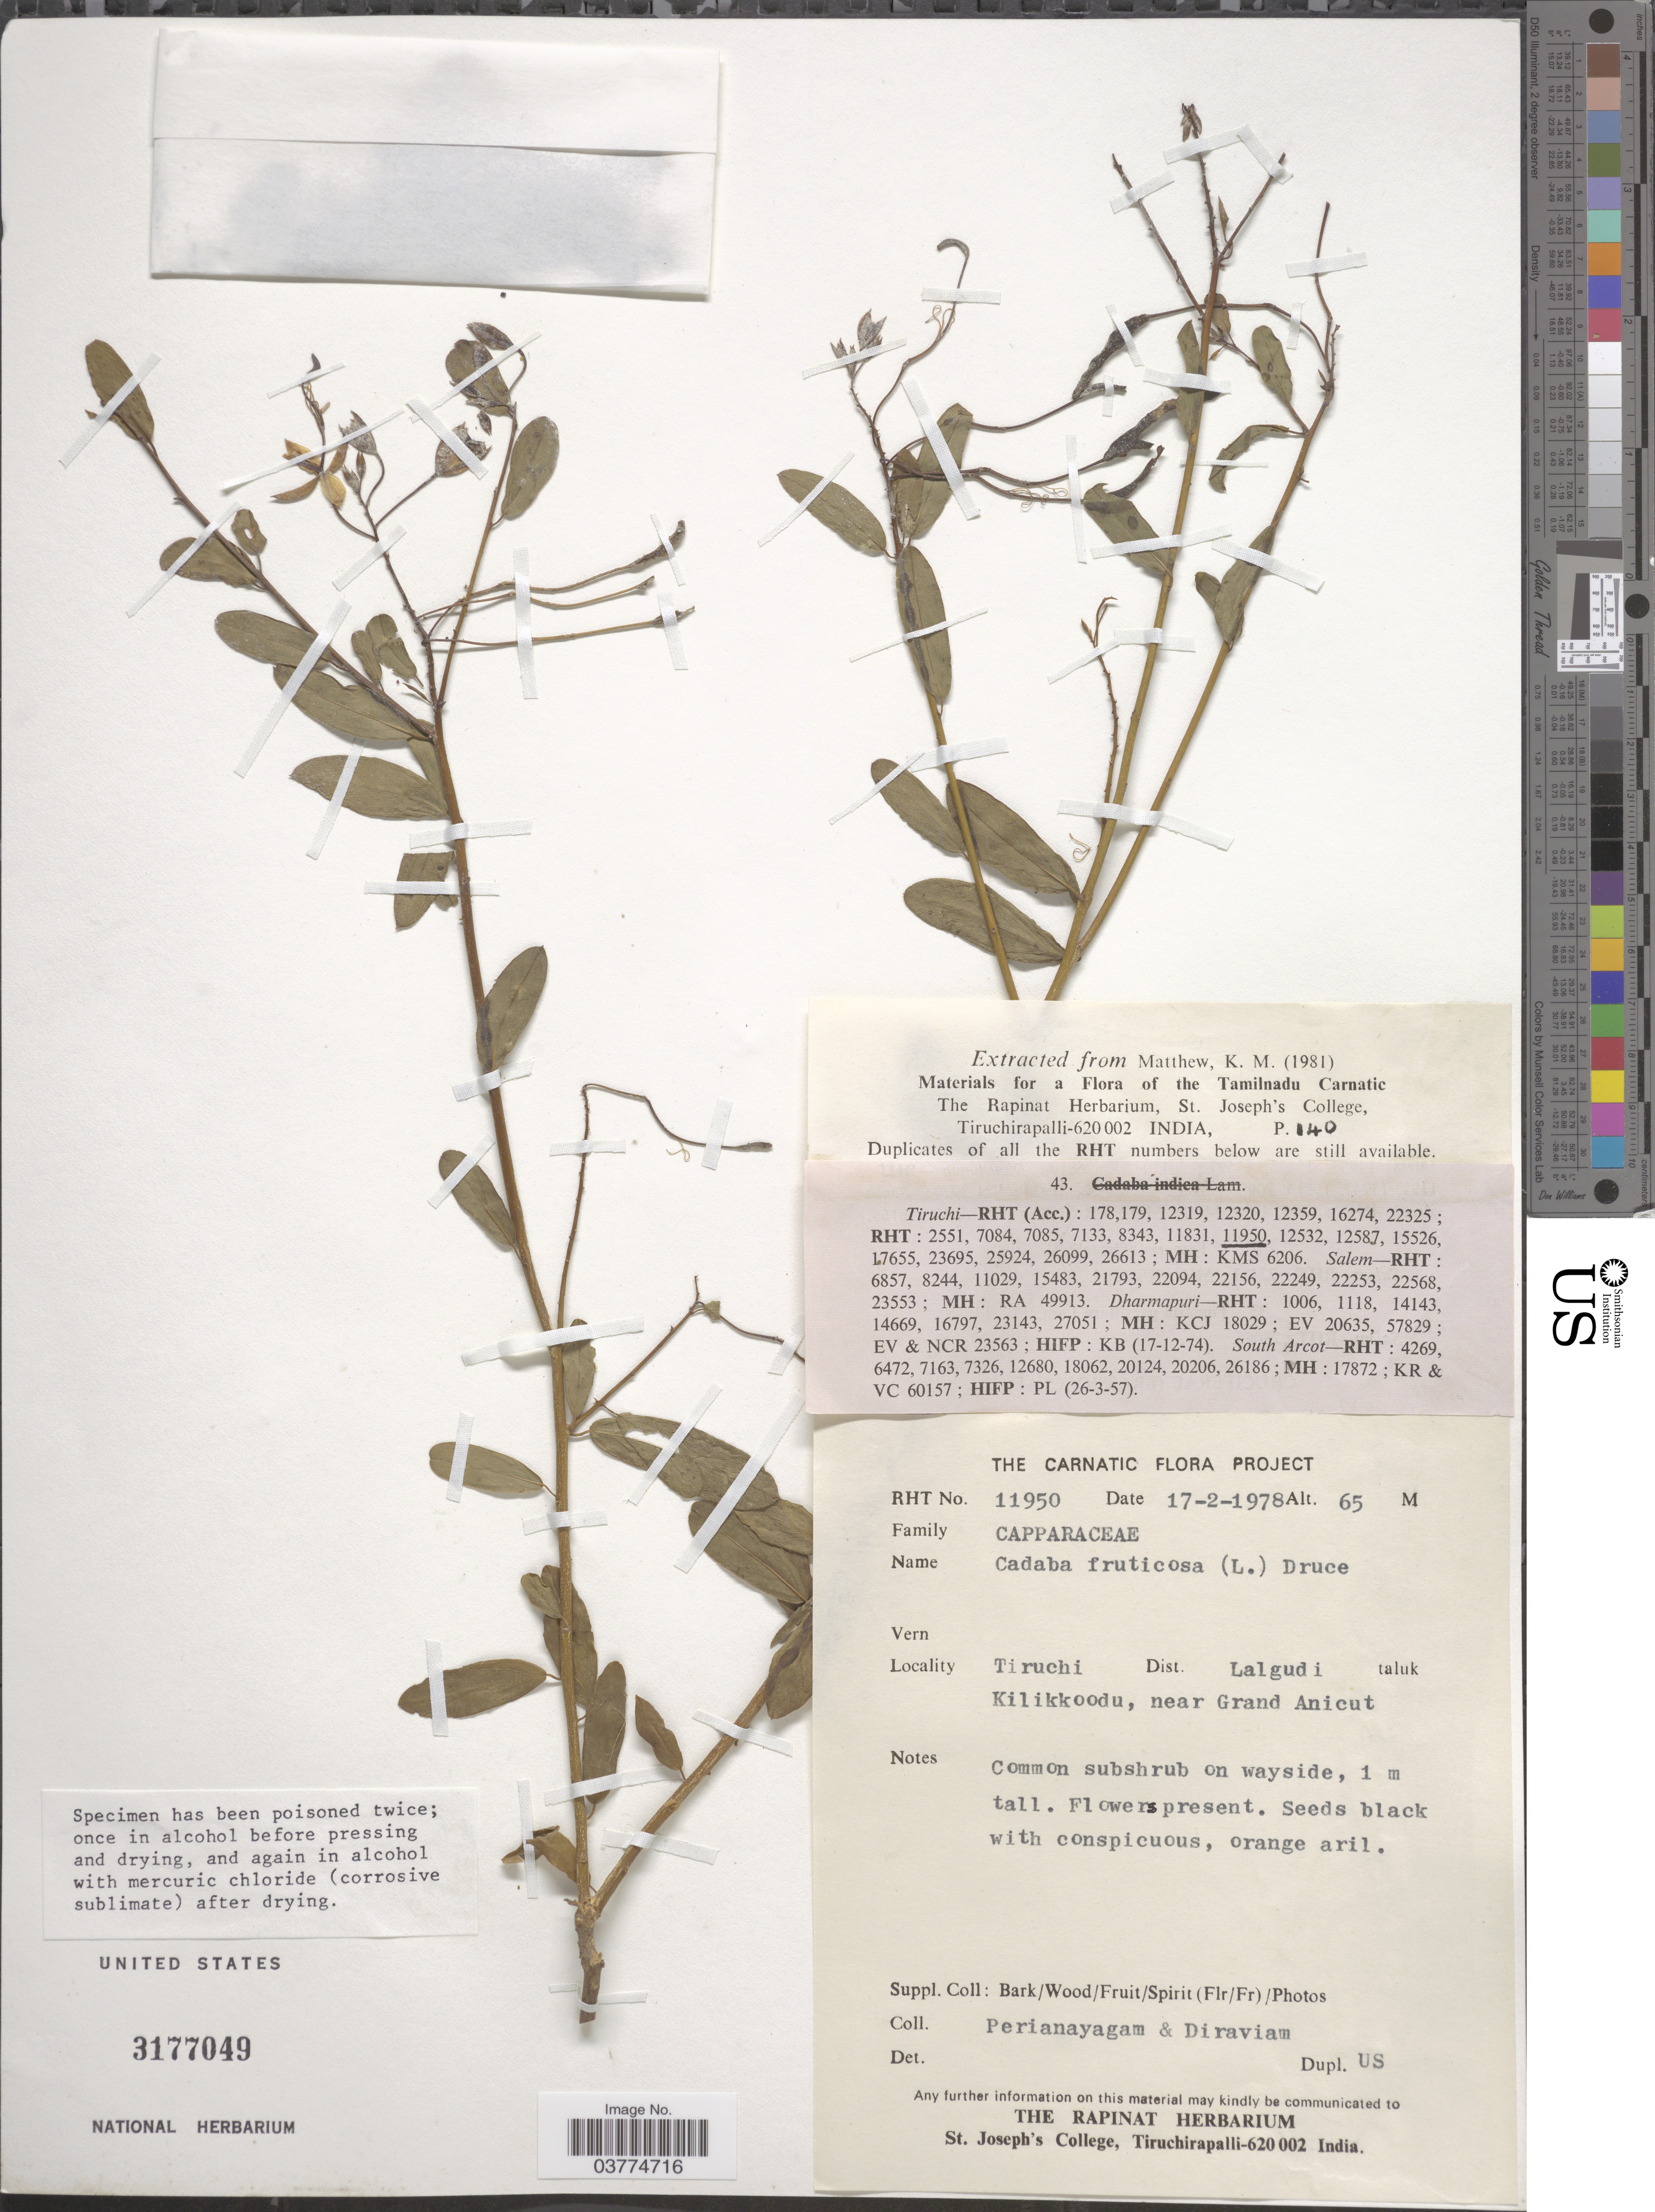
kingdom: Plantae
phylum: Tracheophyta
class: Magnoliopsida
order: Brassicales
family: Capparaceae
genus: Cadaba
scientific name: Cadaba fruticosa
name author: (L.) Druce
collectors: Perianayagam & -. Diraviam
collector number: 11950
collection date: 1978-02-17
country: India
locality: The Carnatic Project. Tiruchi. Dist. Lalgudi taluk Kilikkoodu, near Grand Anicut.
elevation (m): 65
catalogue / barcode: US 3177049